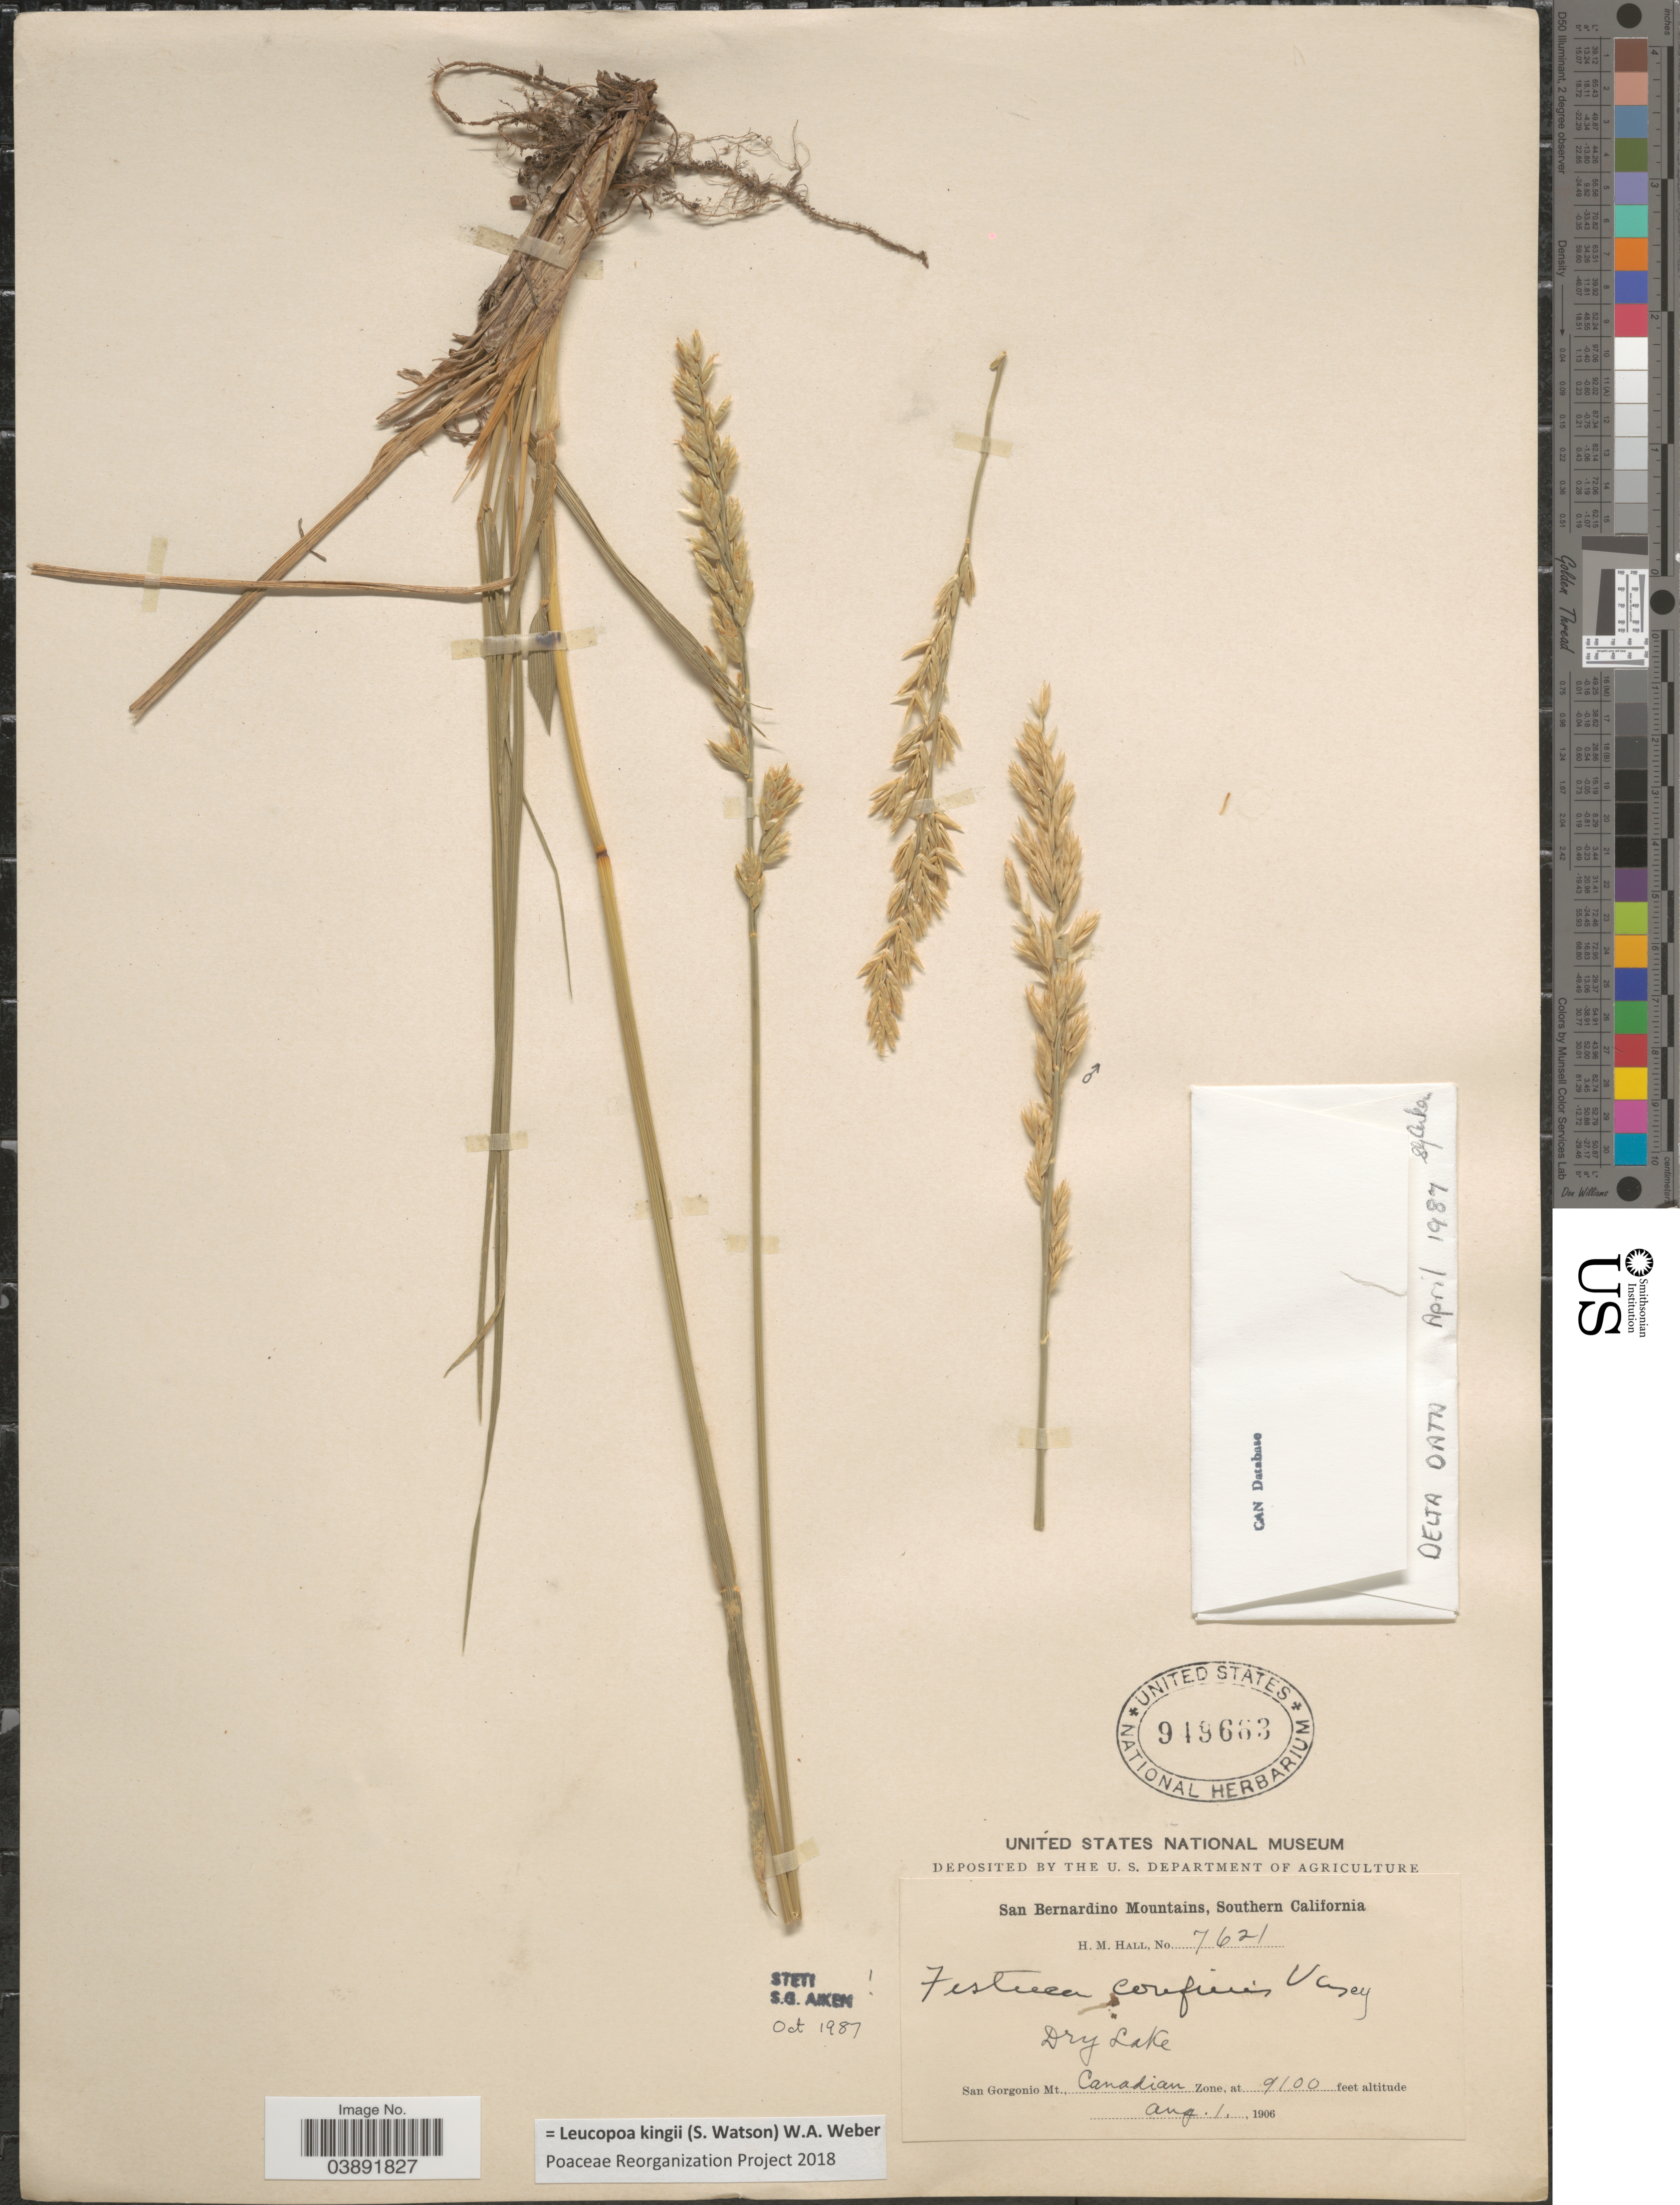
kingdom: Plantae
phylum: Tracheophyta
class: Liliopsida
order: Poales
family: Poaceae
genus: Hesperochloa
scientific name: Hesperochloa kingii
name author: (S. Watson) Rydb.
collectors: H. M. Hall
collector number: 7621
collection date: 1906-08-01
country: United States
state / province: California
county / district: San Bernardino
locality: San Bernardino Mountains, Southern California. San Gorgonio Mt. Canadian Zone.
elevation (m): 2774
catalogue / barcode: US 949663